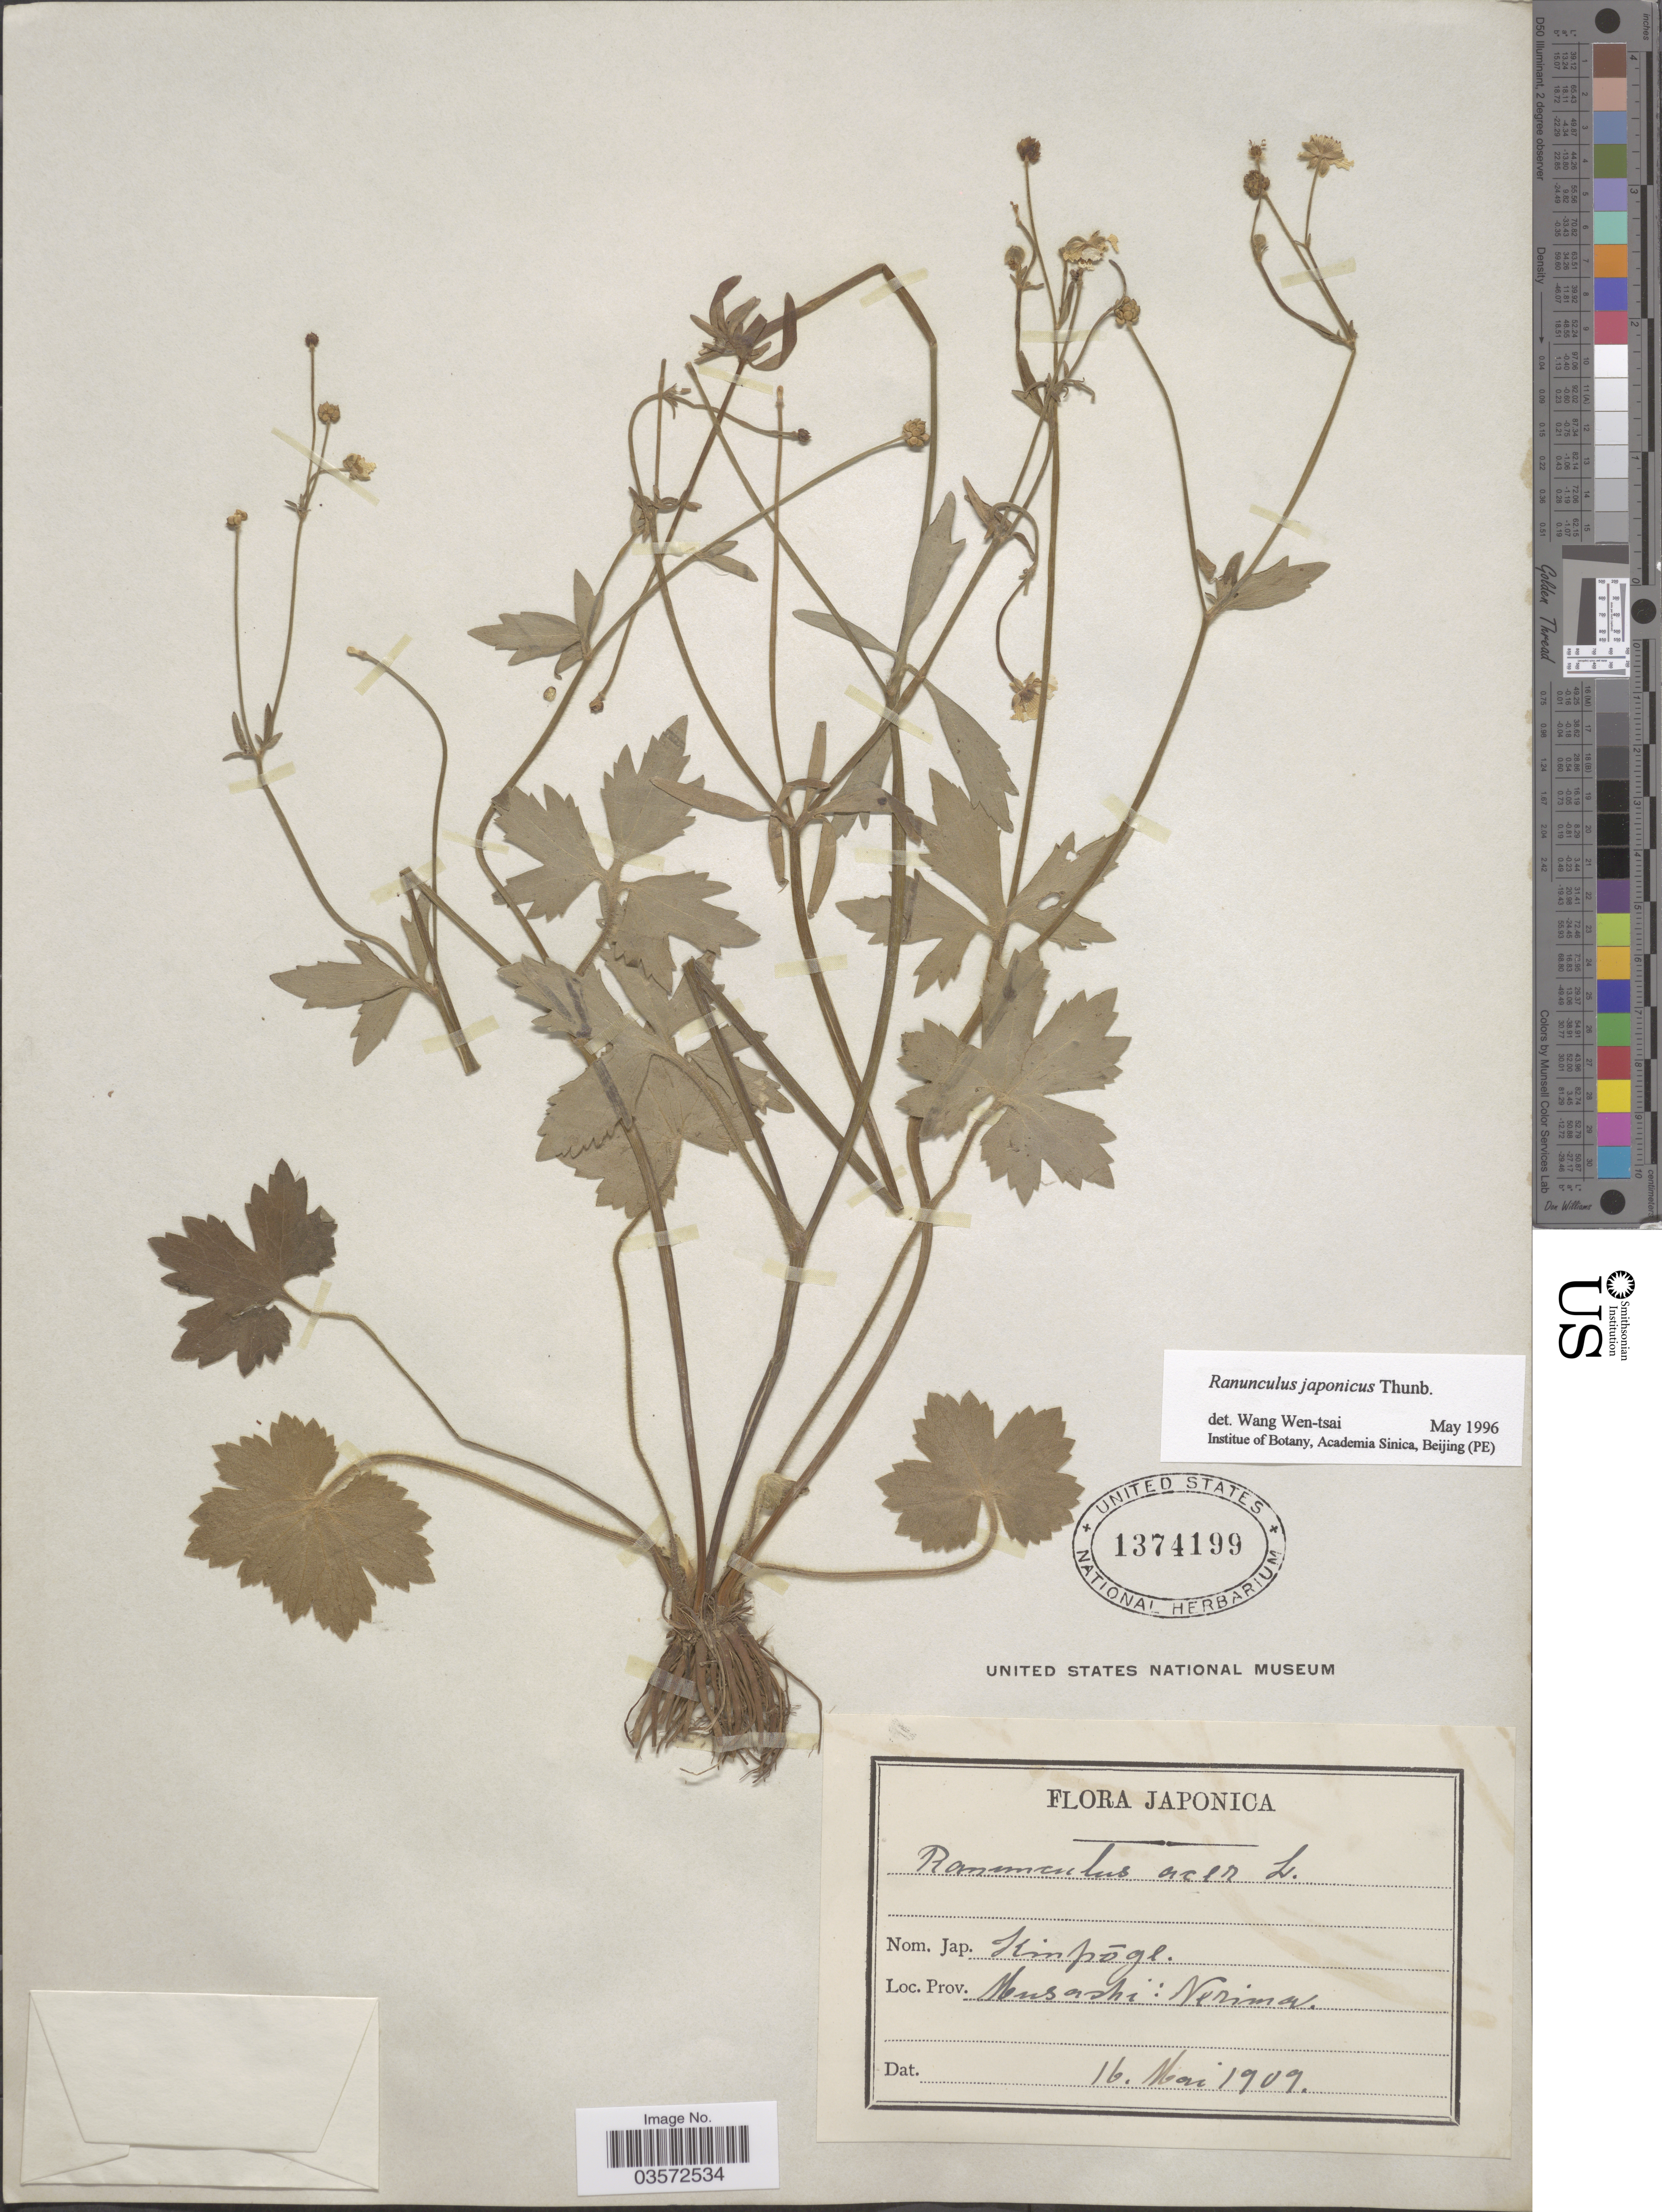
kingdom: Plantae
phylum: Tracheophyta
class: Magnoliopsida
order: Ranunculales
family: Ranunculaceae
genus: Ranunculus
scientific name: Ranunculus japonicus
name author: Thunb.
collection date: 1909-05-16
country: Japan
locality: Musashi: Nekima.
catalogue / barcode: US 1374199